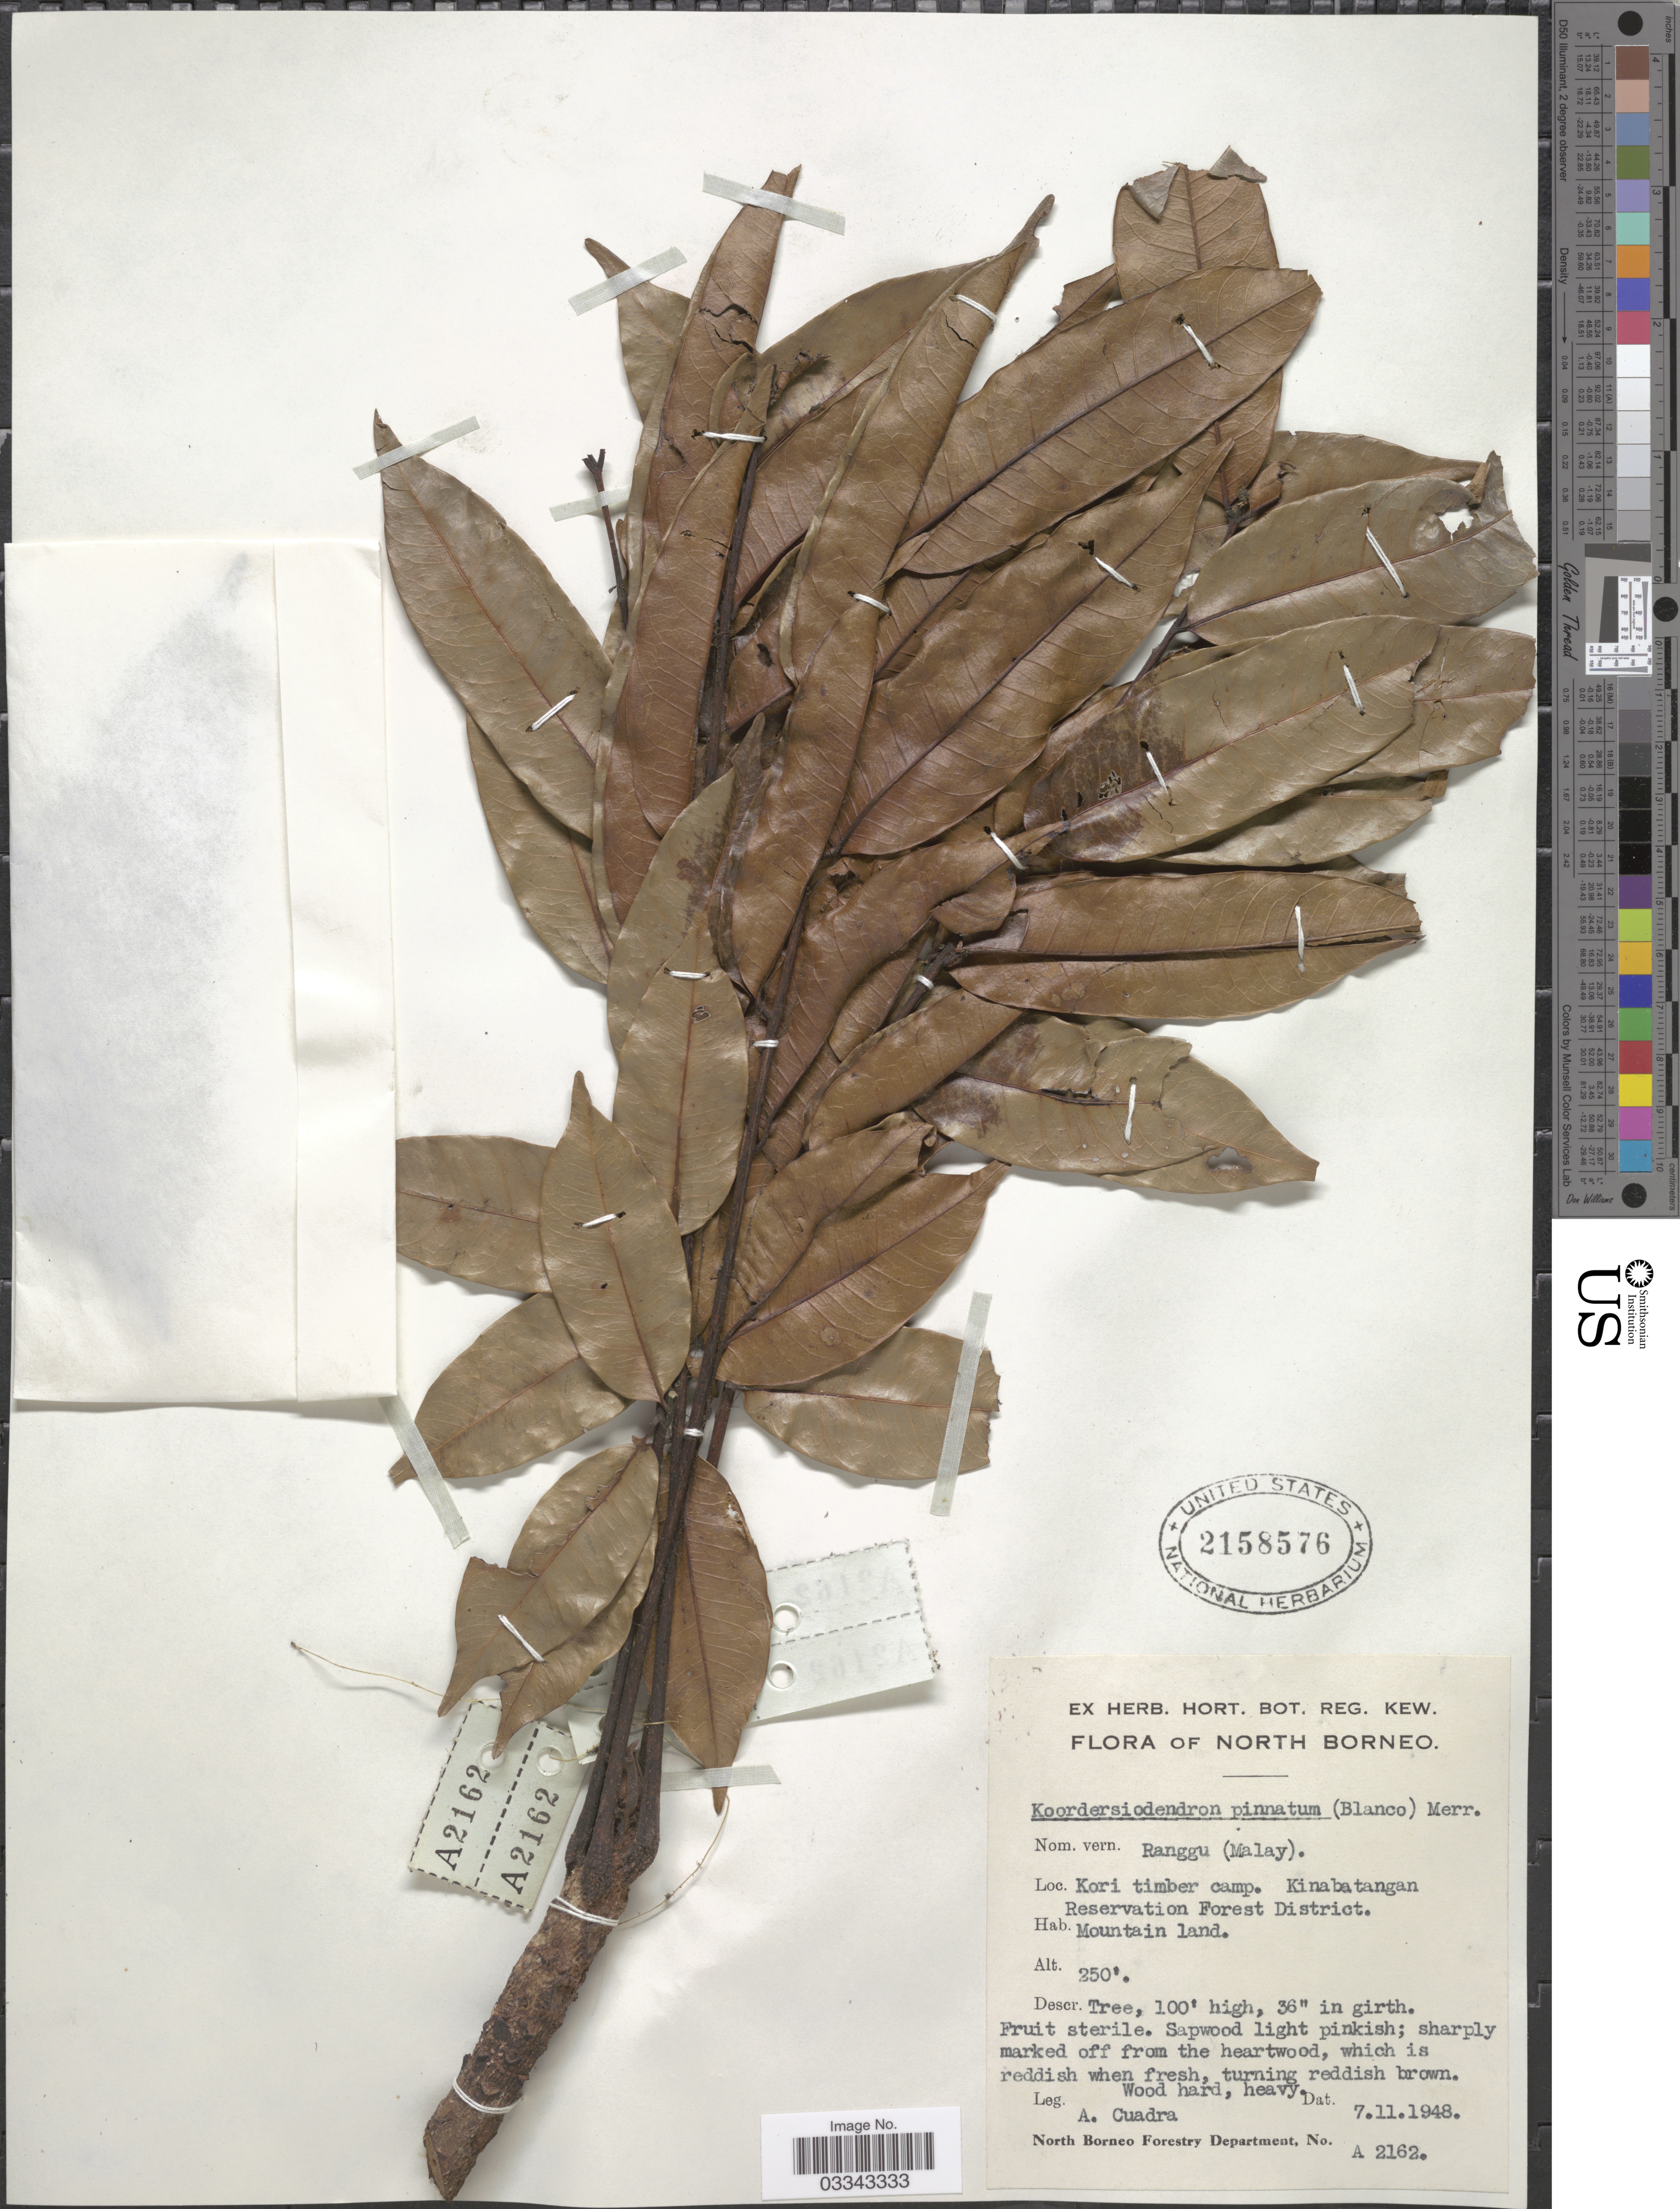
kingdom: Plantae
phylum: Tracheophyta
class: Magnoliopsida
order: Sapindales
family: Anacardiaceae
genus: Koordersiodendron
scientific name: Koordersiodendron pinnatum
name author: (Blanco) Merr.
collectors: A. Cuadra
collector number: A 2162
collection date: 1948-11-07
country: Malaysia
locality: North Borneo. Kori timber camp. Kinabatangan Reservation Forest District. Mountain land.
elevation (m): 76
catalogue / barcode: US 2158576